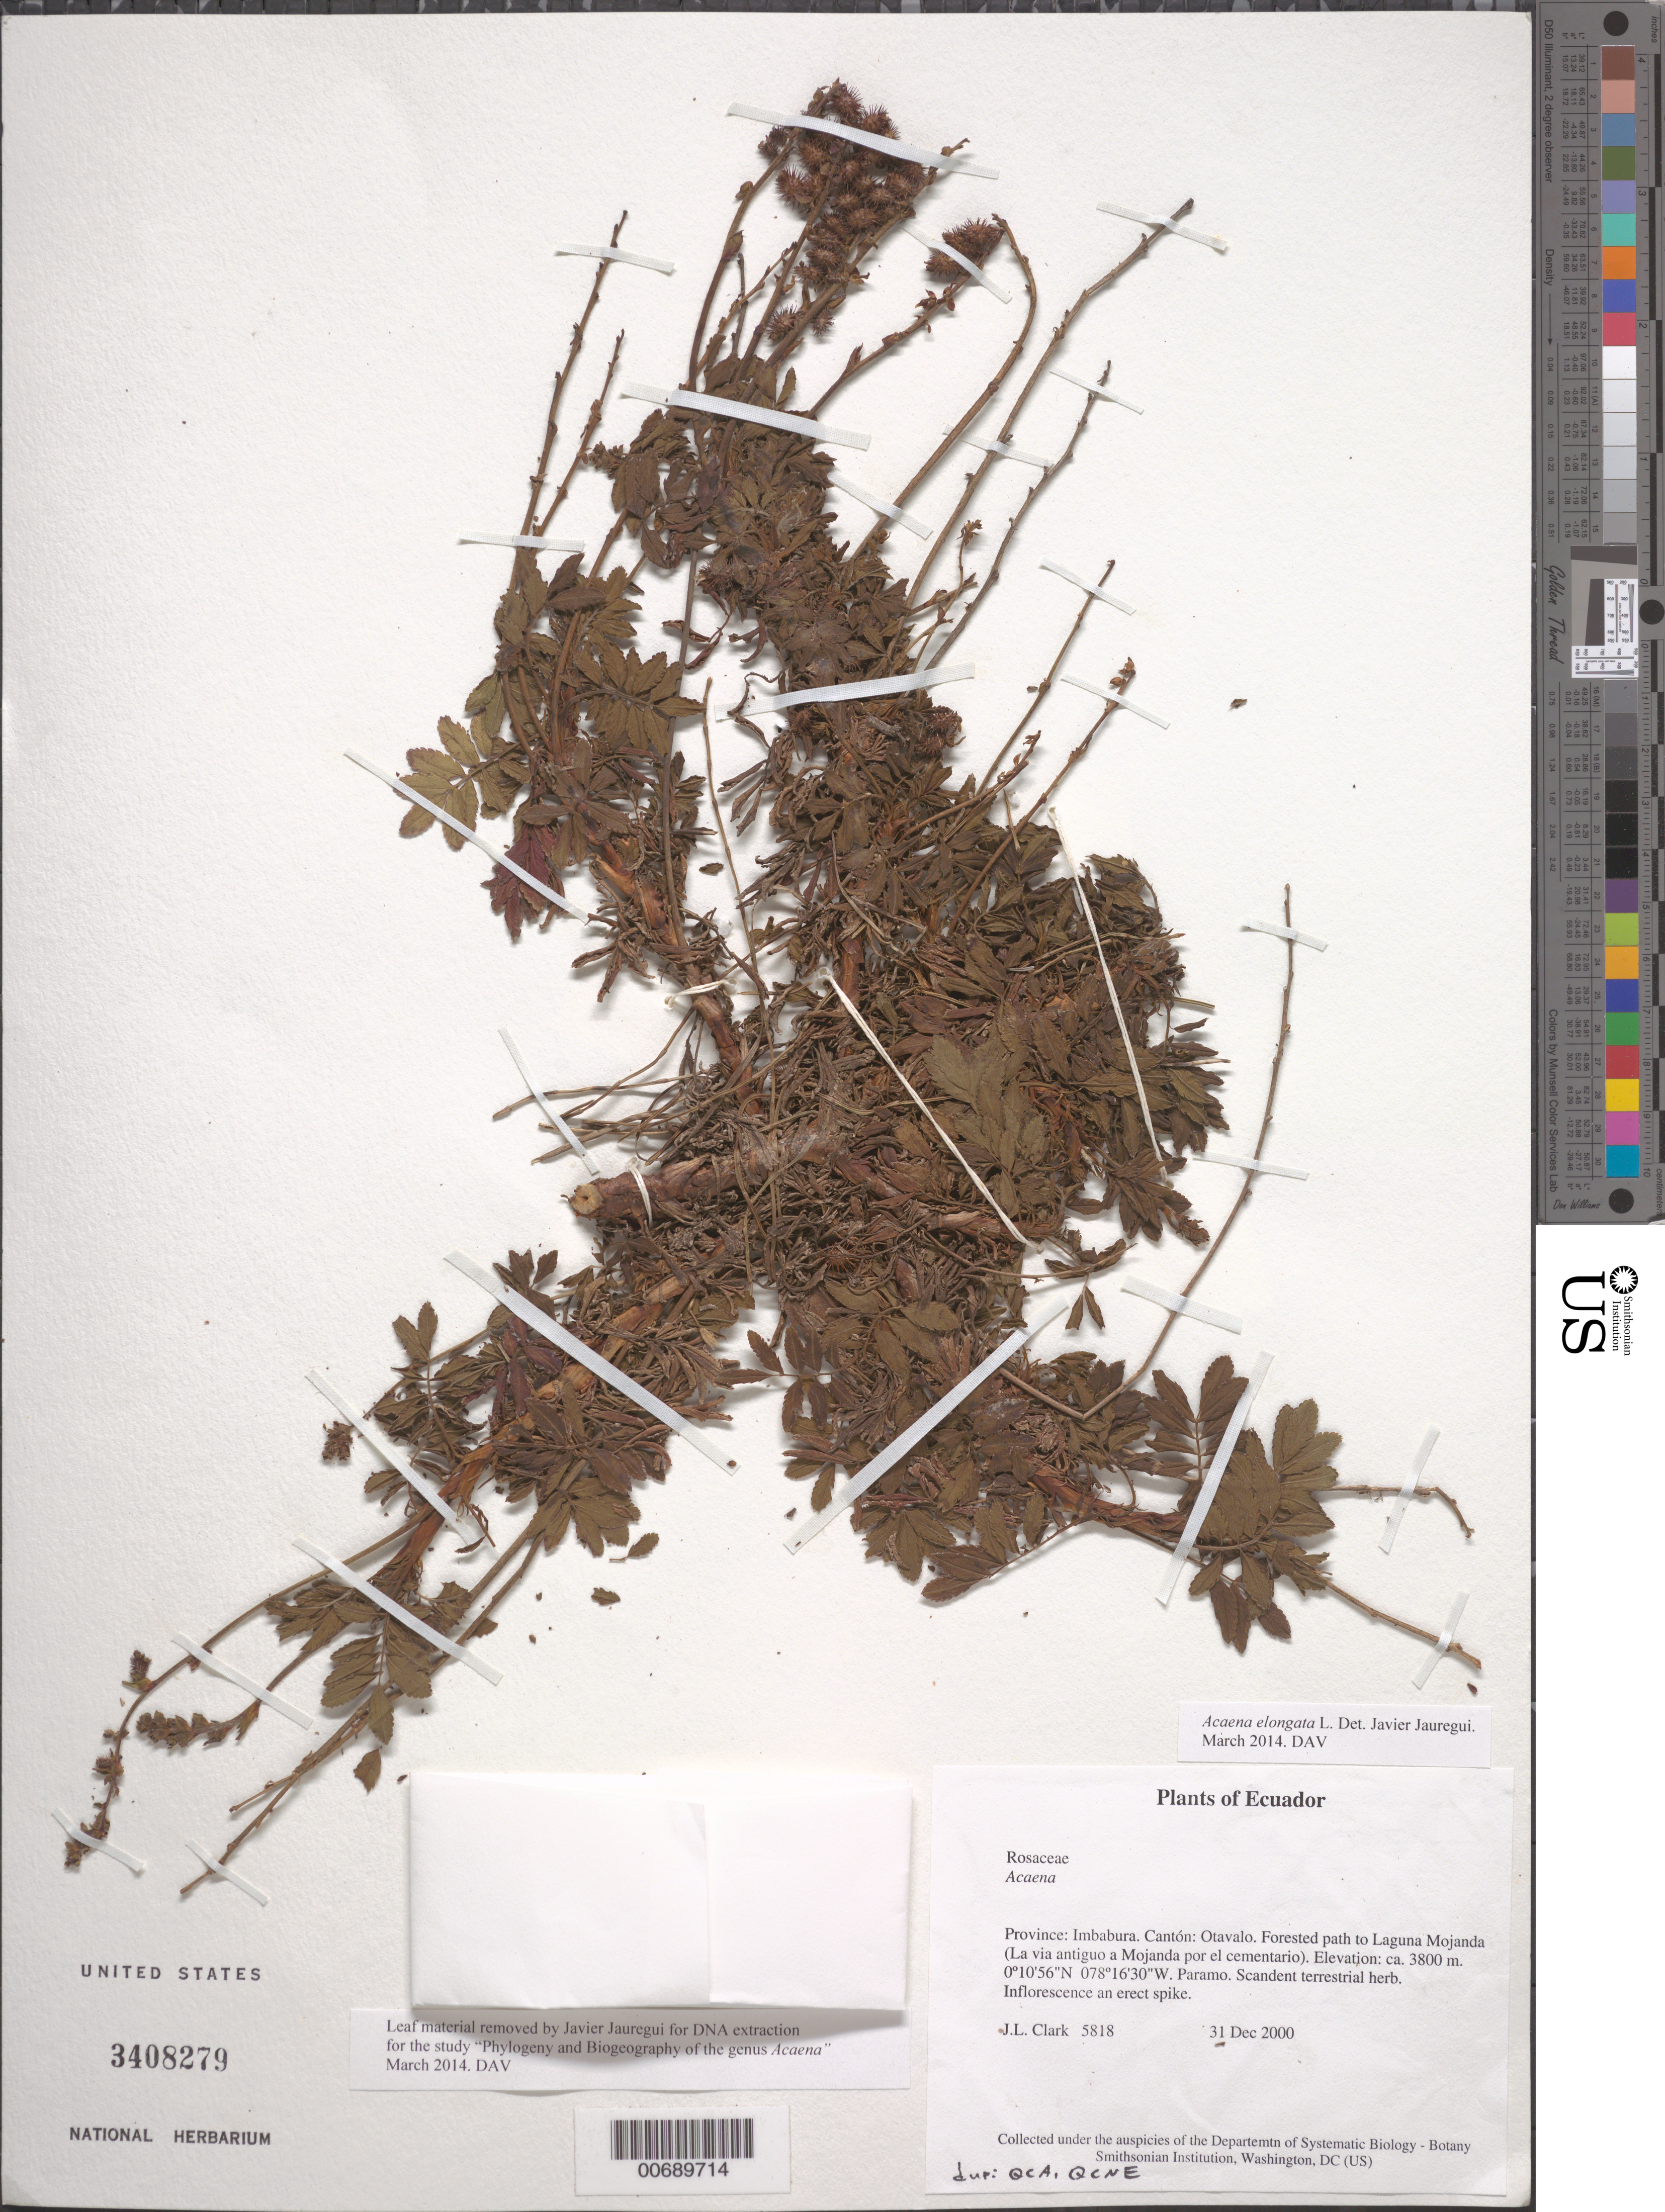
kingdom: Plantae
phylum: Tracheophyta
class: Magnoliopsida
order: Rosales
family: Rosaceae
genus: Acaena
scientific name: Acaena elongata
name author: L.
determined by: Hibbs, M.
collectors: J. L. Clark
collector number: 5818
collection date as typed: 31 Dec 2000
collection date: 2000-12-31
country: Ecuador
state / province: Imbabura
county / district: Otavalo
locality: Forested path to Laguna Mojanda (La via Antiguo a Mojanda por el Cementa Rio).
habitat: Paramo.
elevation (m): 3800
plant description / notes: QCA, QCNE, US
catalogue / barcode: US 3408279